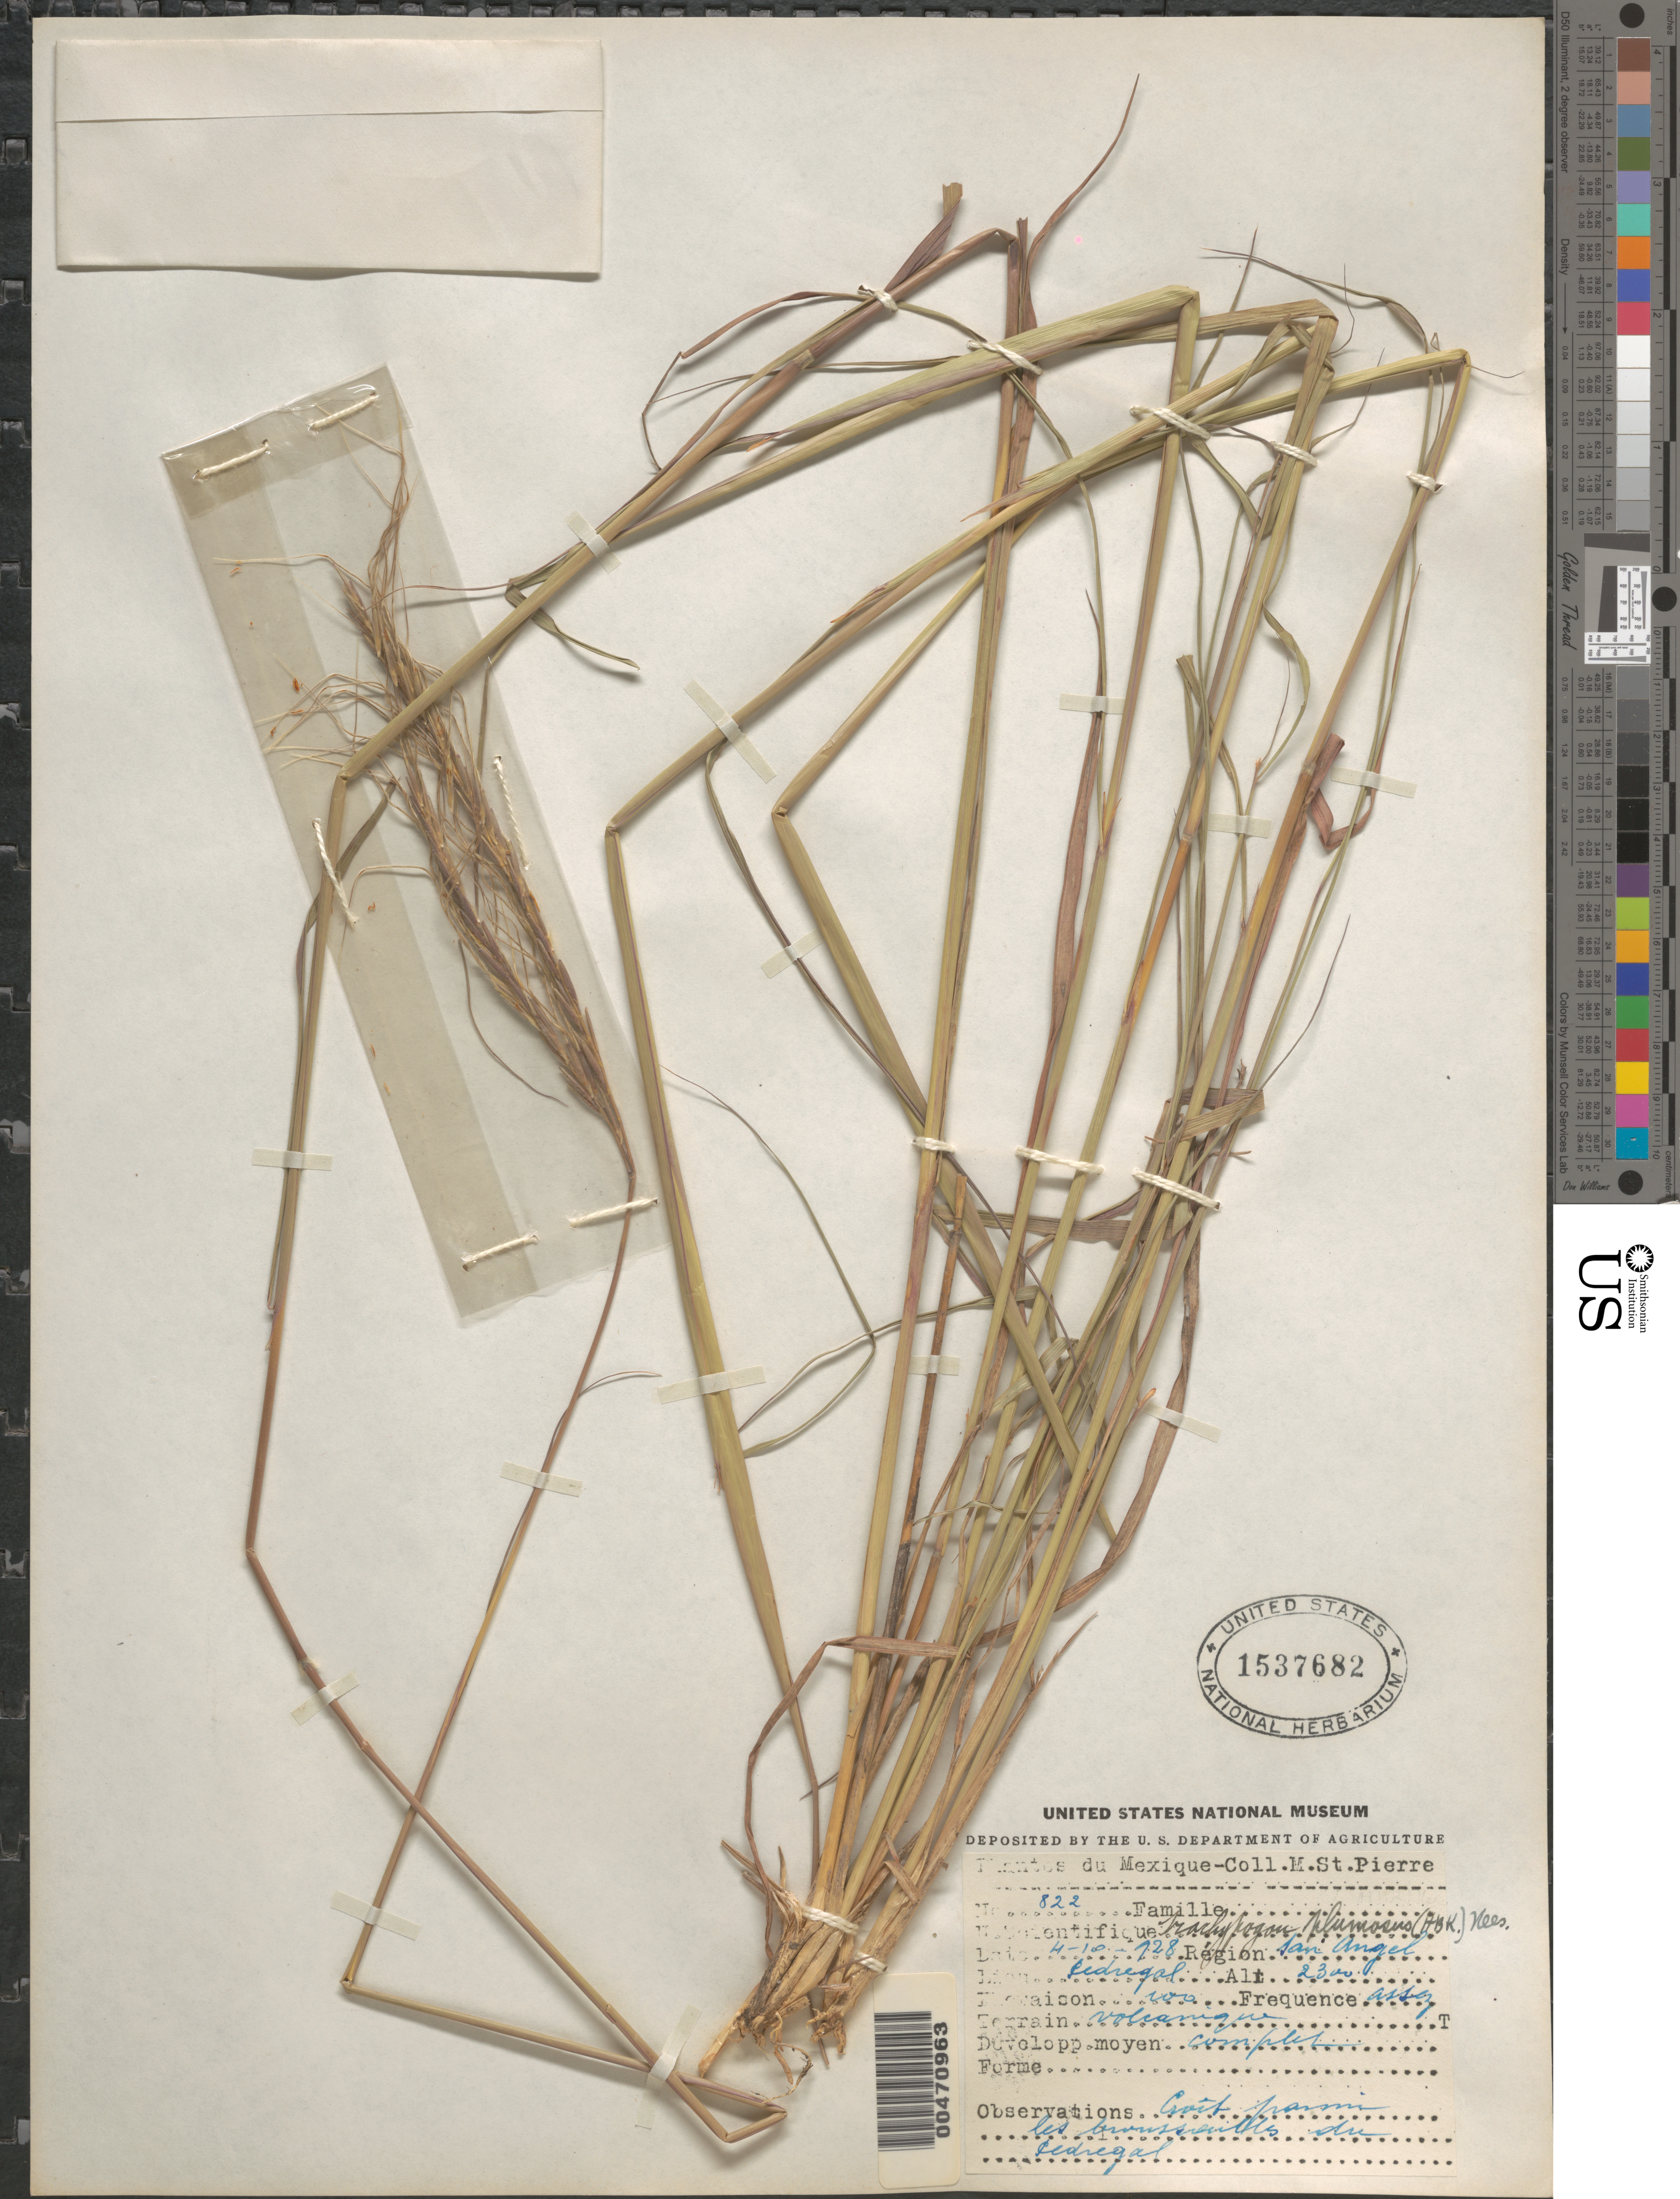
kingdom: Plantae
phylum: Tracheophyta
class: Liliopsida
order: Poales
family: Poaceae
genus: Trachypogon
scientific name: Trachypogon montufari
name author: (Kunth) Nees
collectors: M. Saint-Pierre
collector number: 822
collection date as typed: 10 Apr 1928 or 4 Oct 1928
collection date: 1928-04-10 or 1928-10-04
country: Mexico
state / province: Distrito Federal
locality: Pedregal de San Angel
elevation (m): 2300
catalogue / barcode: US 1537682